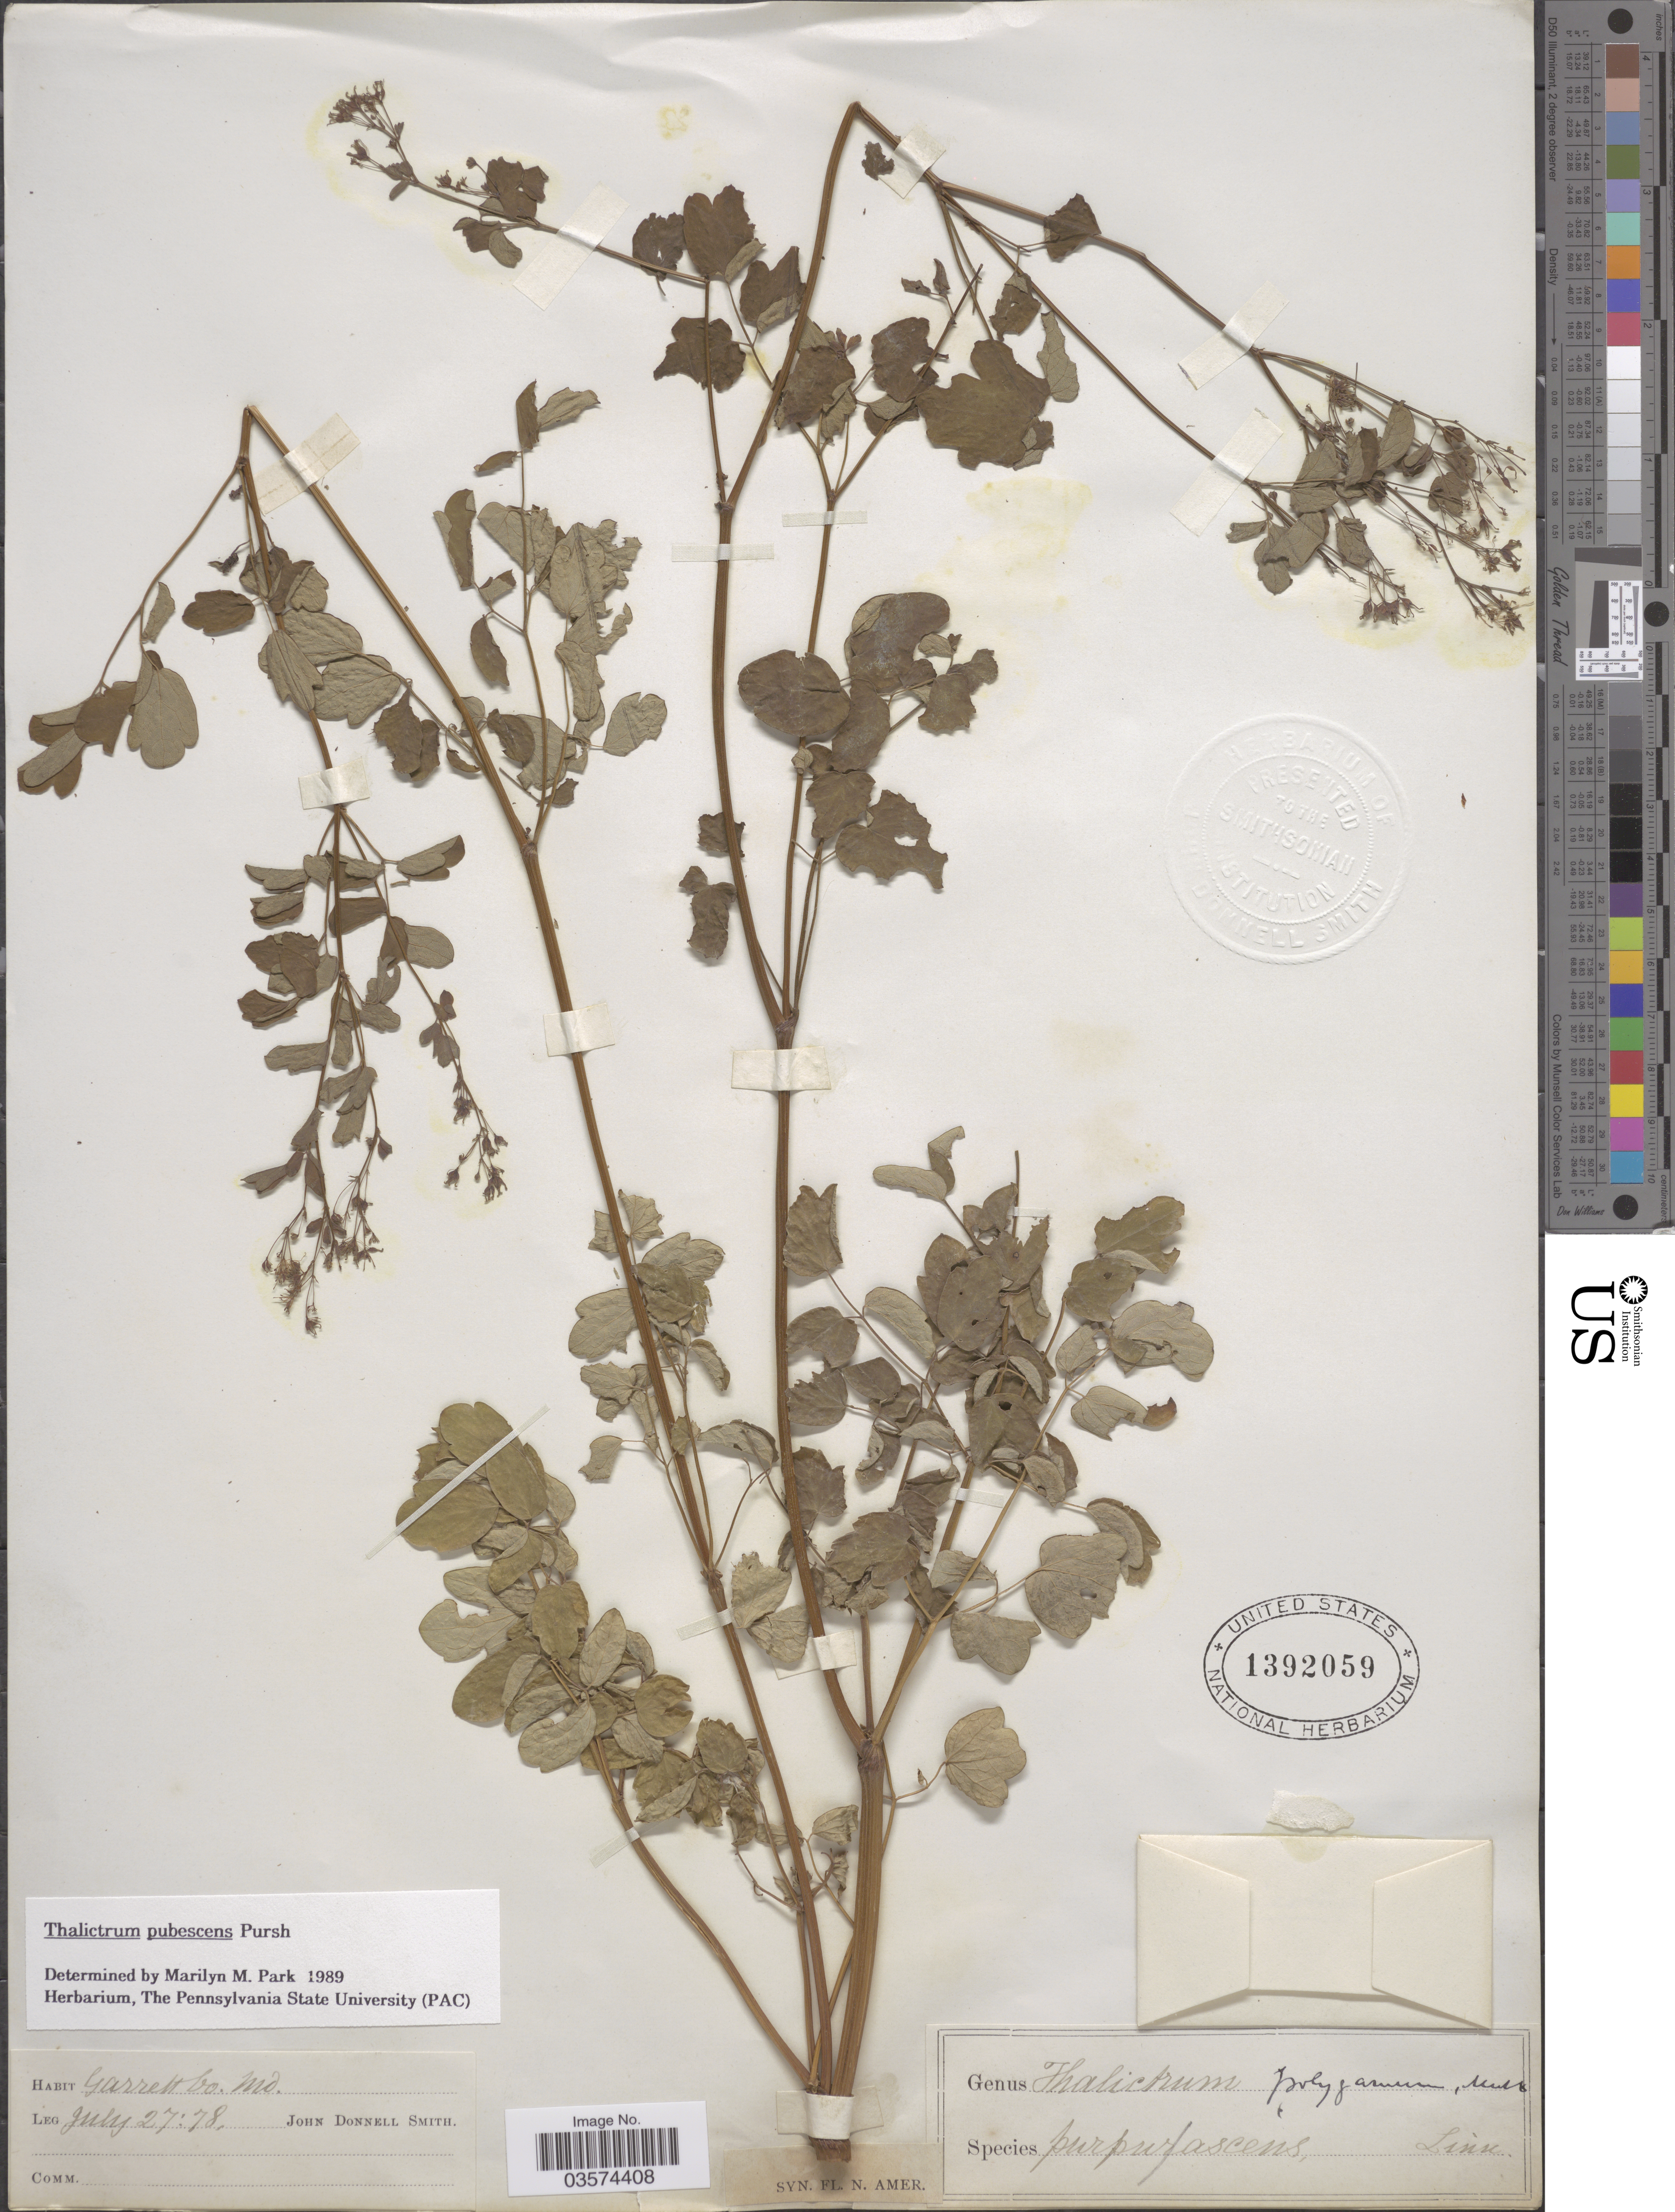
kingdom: Plantae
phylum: Tracheophyta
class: Magnoliopsida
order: Ranunculales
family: Ranunculaceae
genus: Thalictrum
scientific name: Thalictrum pubescens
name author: Pursh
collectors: J. Donnell Smith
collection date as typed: Transcribed d/m/y: 27/7/78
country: United States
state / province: Maryland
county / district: Garrett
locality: Garrett Co.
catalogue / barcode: US 1392059